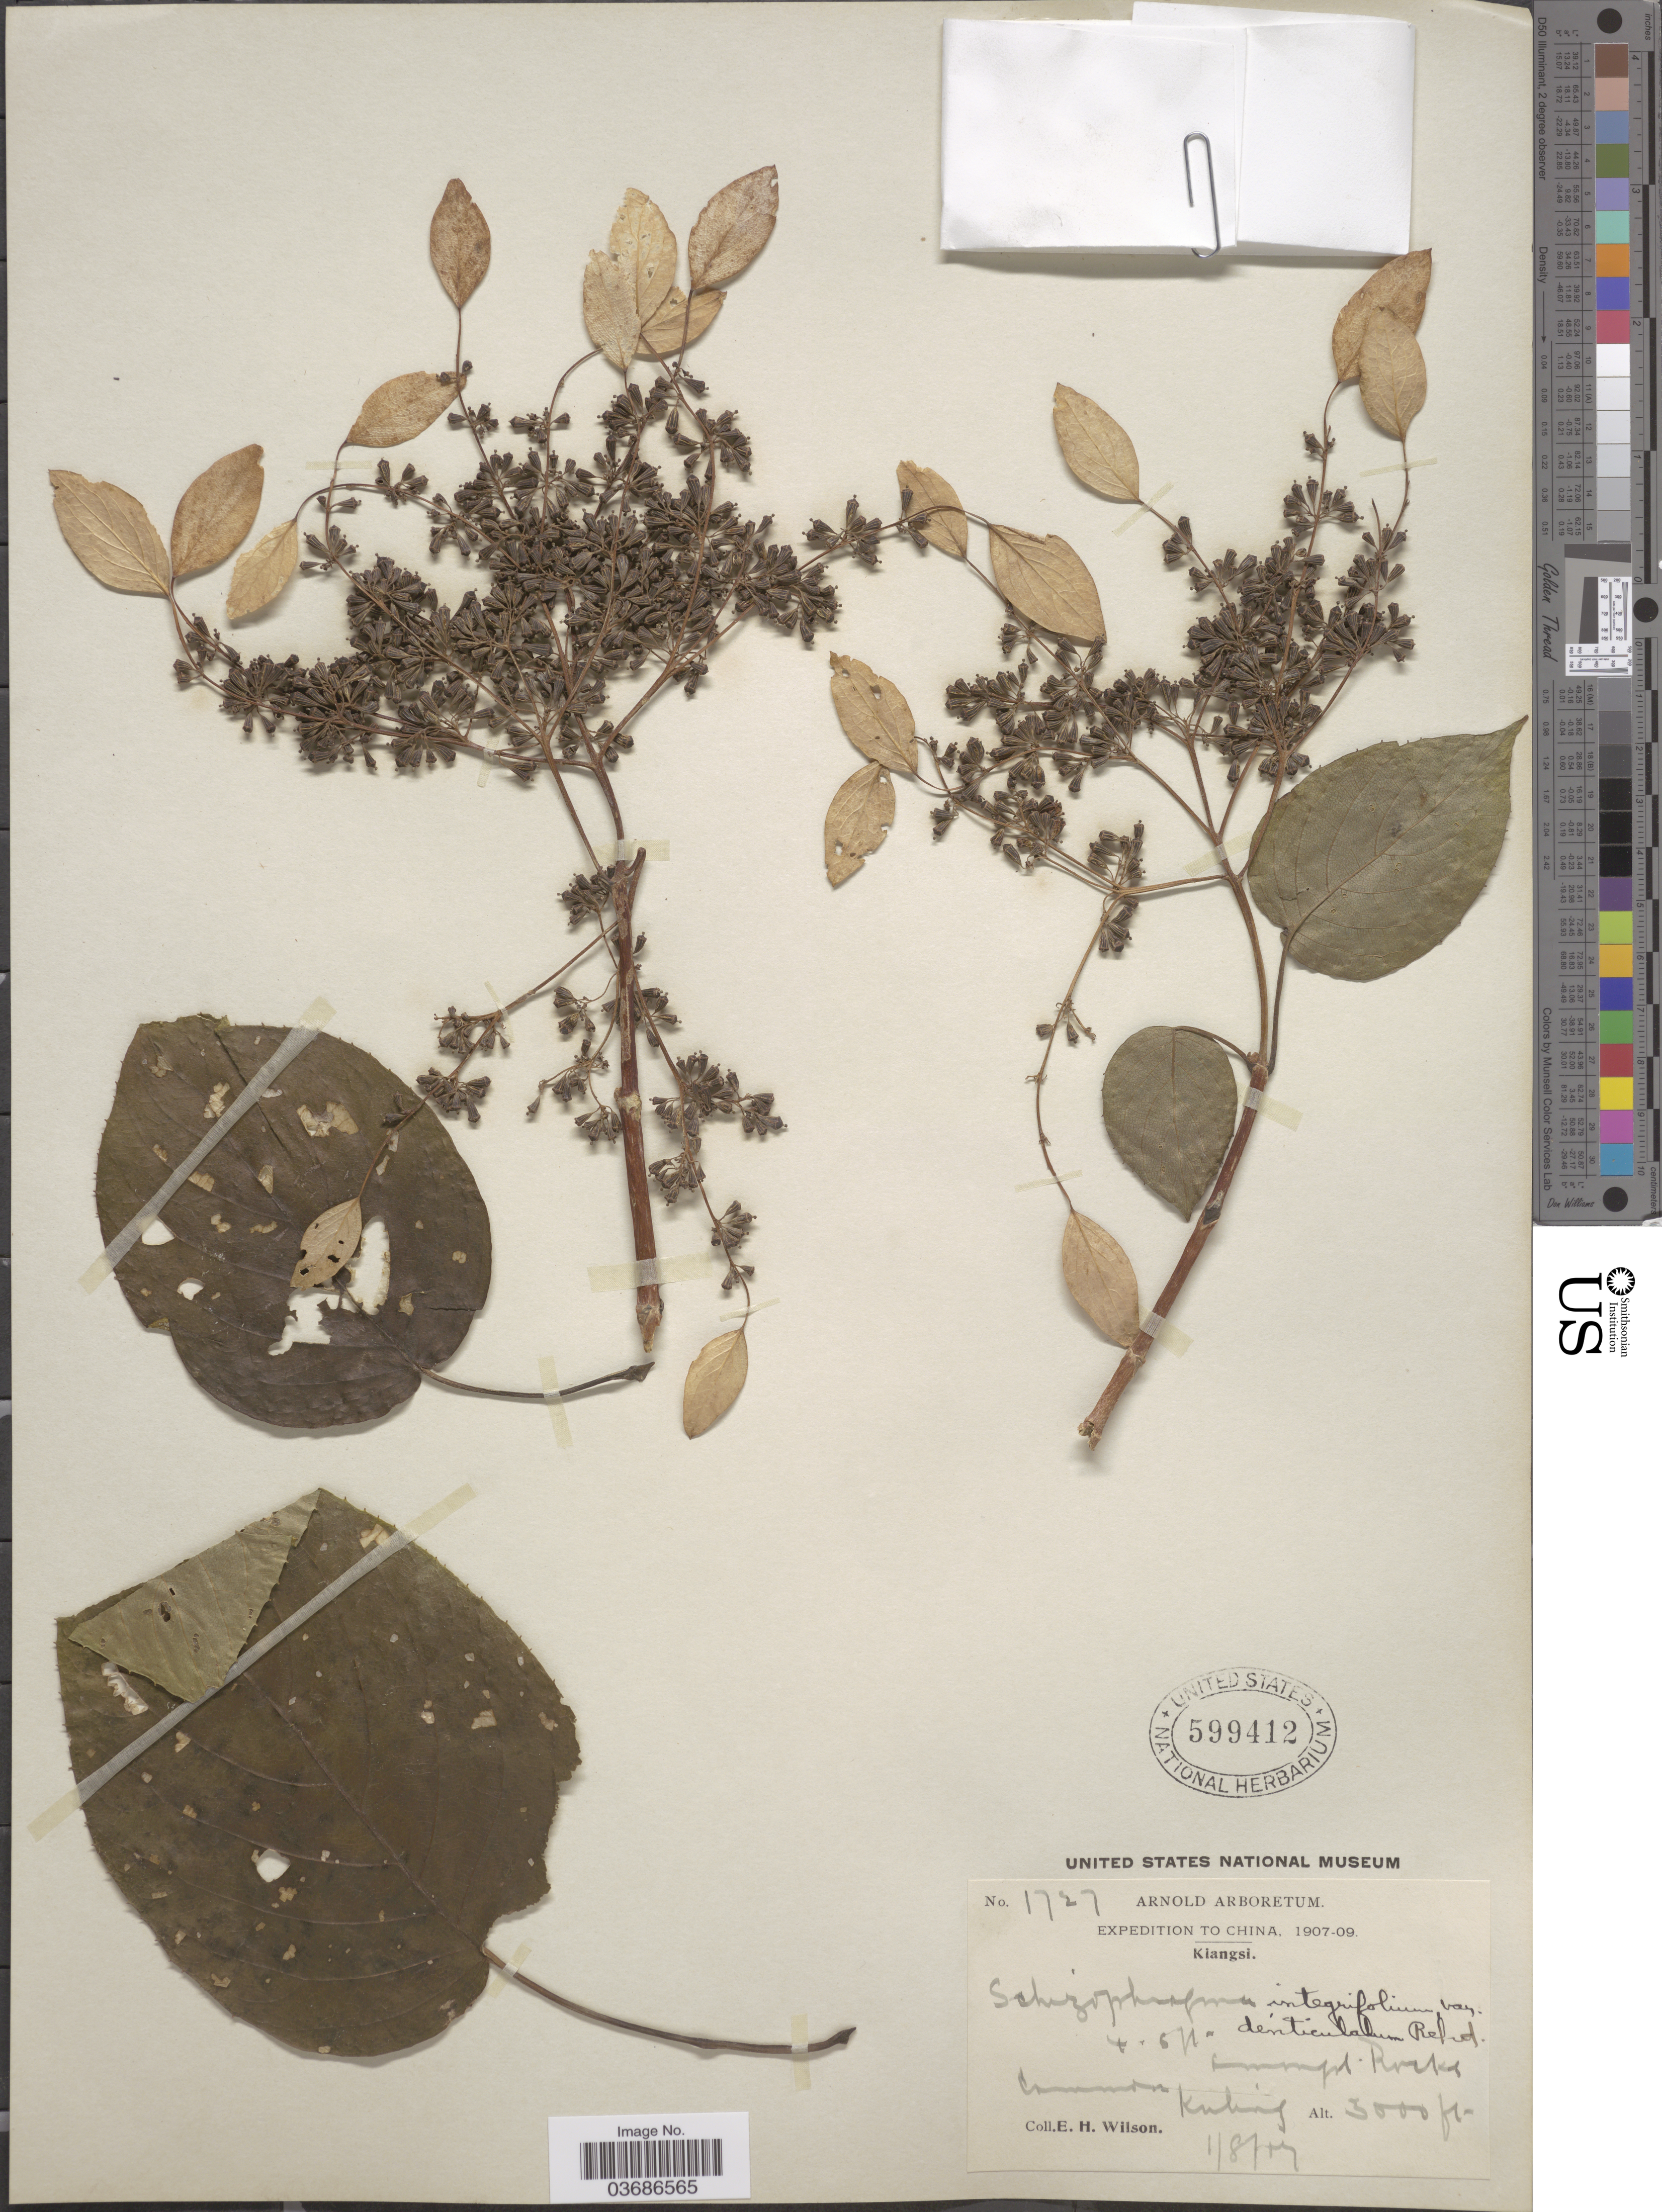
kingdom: Plantae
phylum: Tracheophyta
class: Magnoliopsida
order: Cornales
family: Hydrangeaceae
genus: Hydrangea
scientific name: Hydrangea ampla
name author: (Chun) Y. De Smet & Granados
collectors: E. Wilson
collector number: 1727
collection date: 1909-08-01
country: China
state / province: Jiangxi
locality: Expedition to China, 1907-09. Kiangsi. [illegible text] Rocks. Kuling.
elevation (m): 914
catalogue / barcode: US 599412